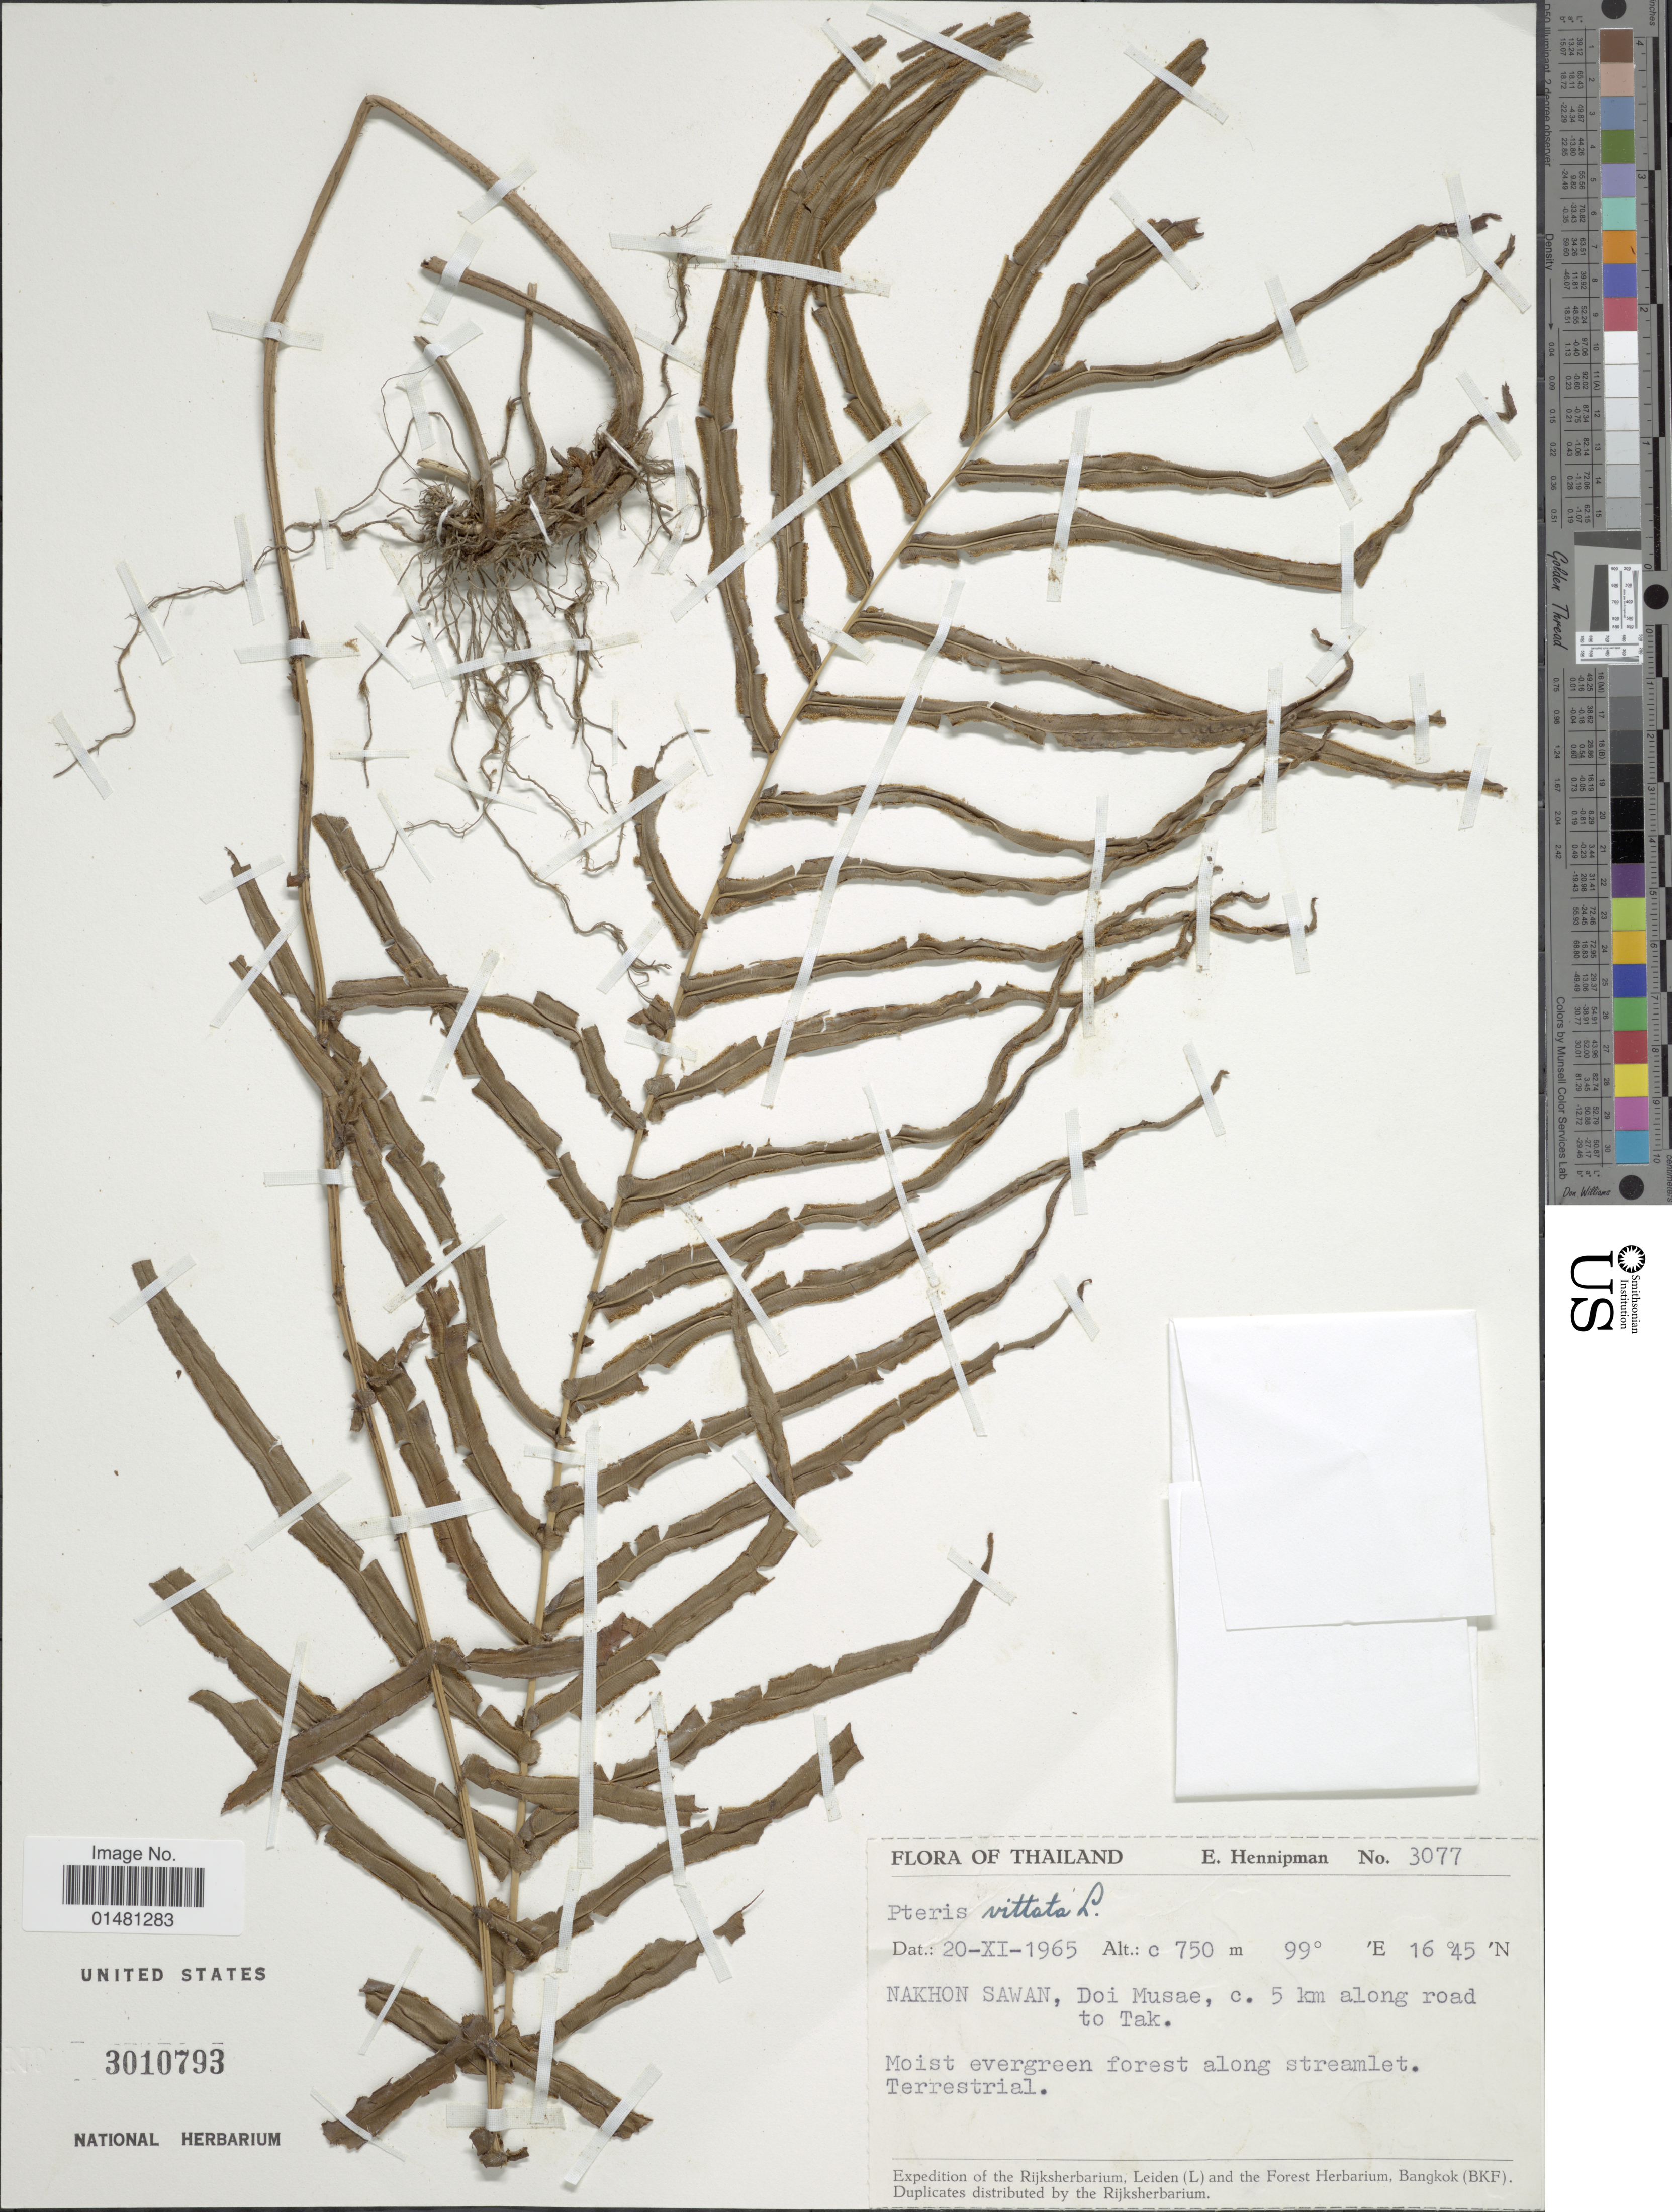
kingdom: Plantae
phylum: Tracheophyta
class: Polypodiopsida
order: Polypodiales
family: Pteridaceae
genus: Pteris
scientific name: Pteris vittata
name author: L.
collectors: E. Hennipman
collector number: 3077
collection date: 1965-11-20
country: Thailand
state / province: Nakhon Sawan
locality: Doi MUsae, c. 5 km along road to Tak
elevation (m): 750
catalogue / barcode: US 3010793